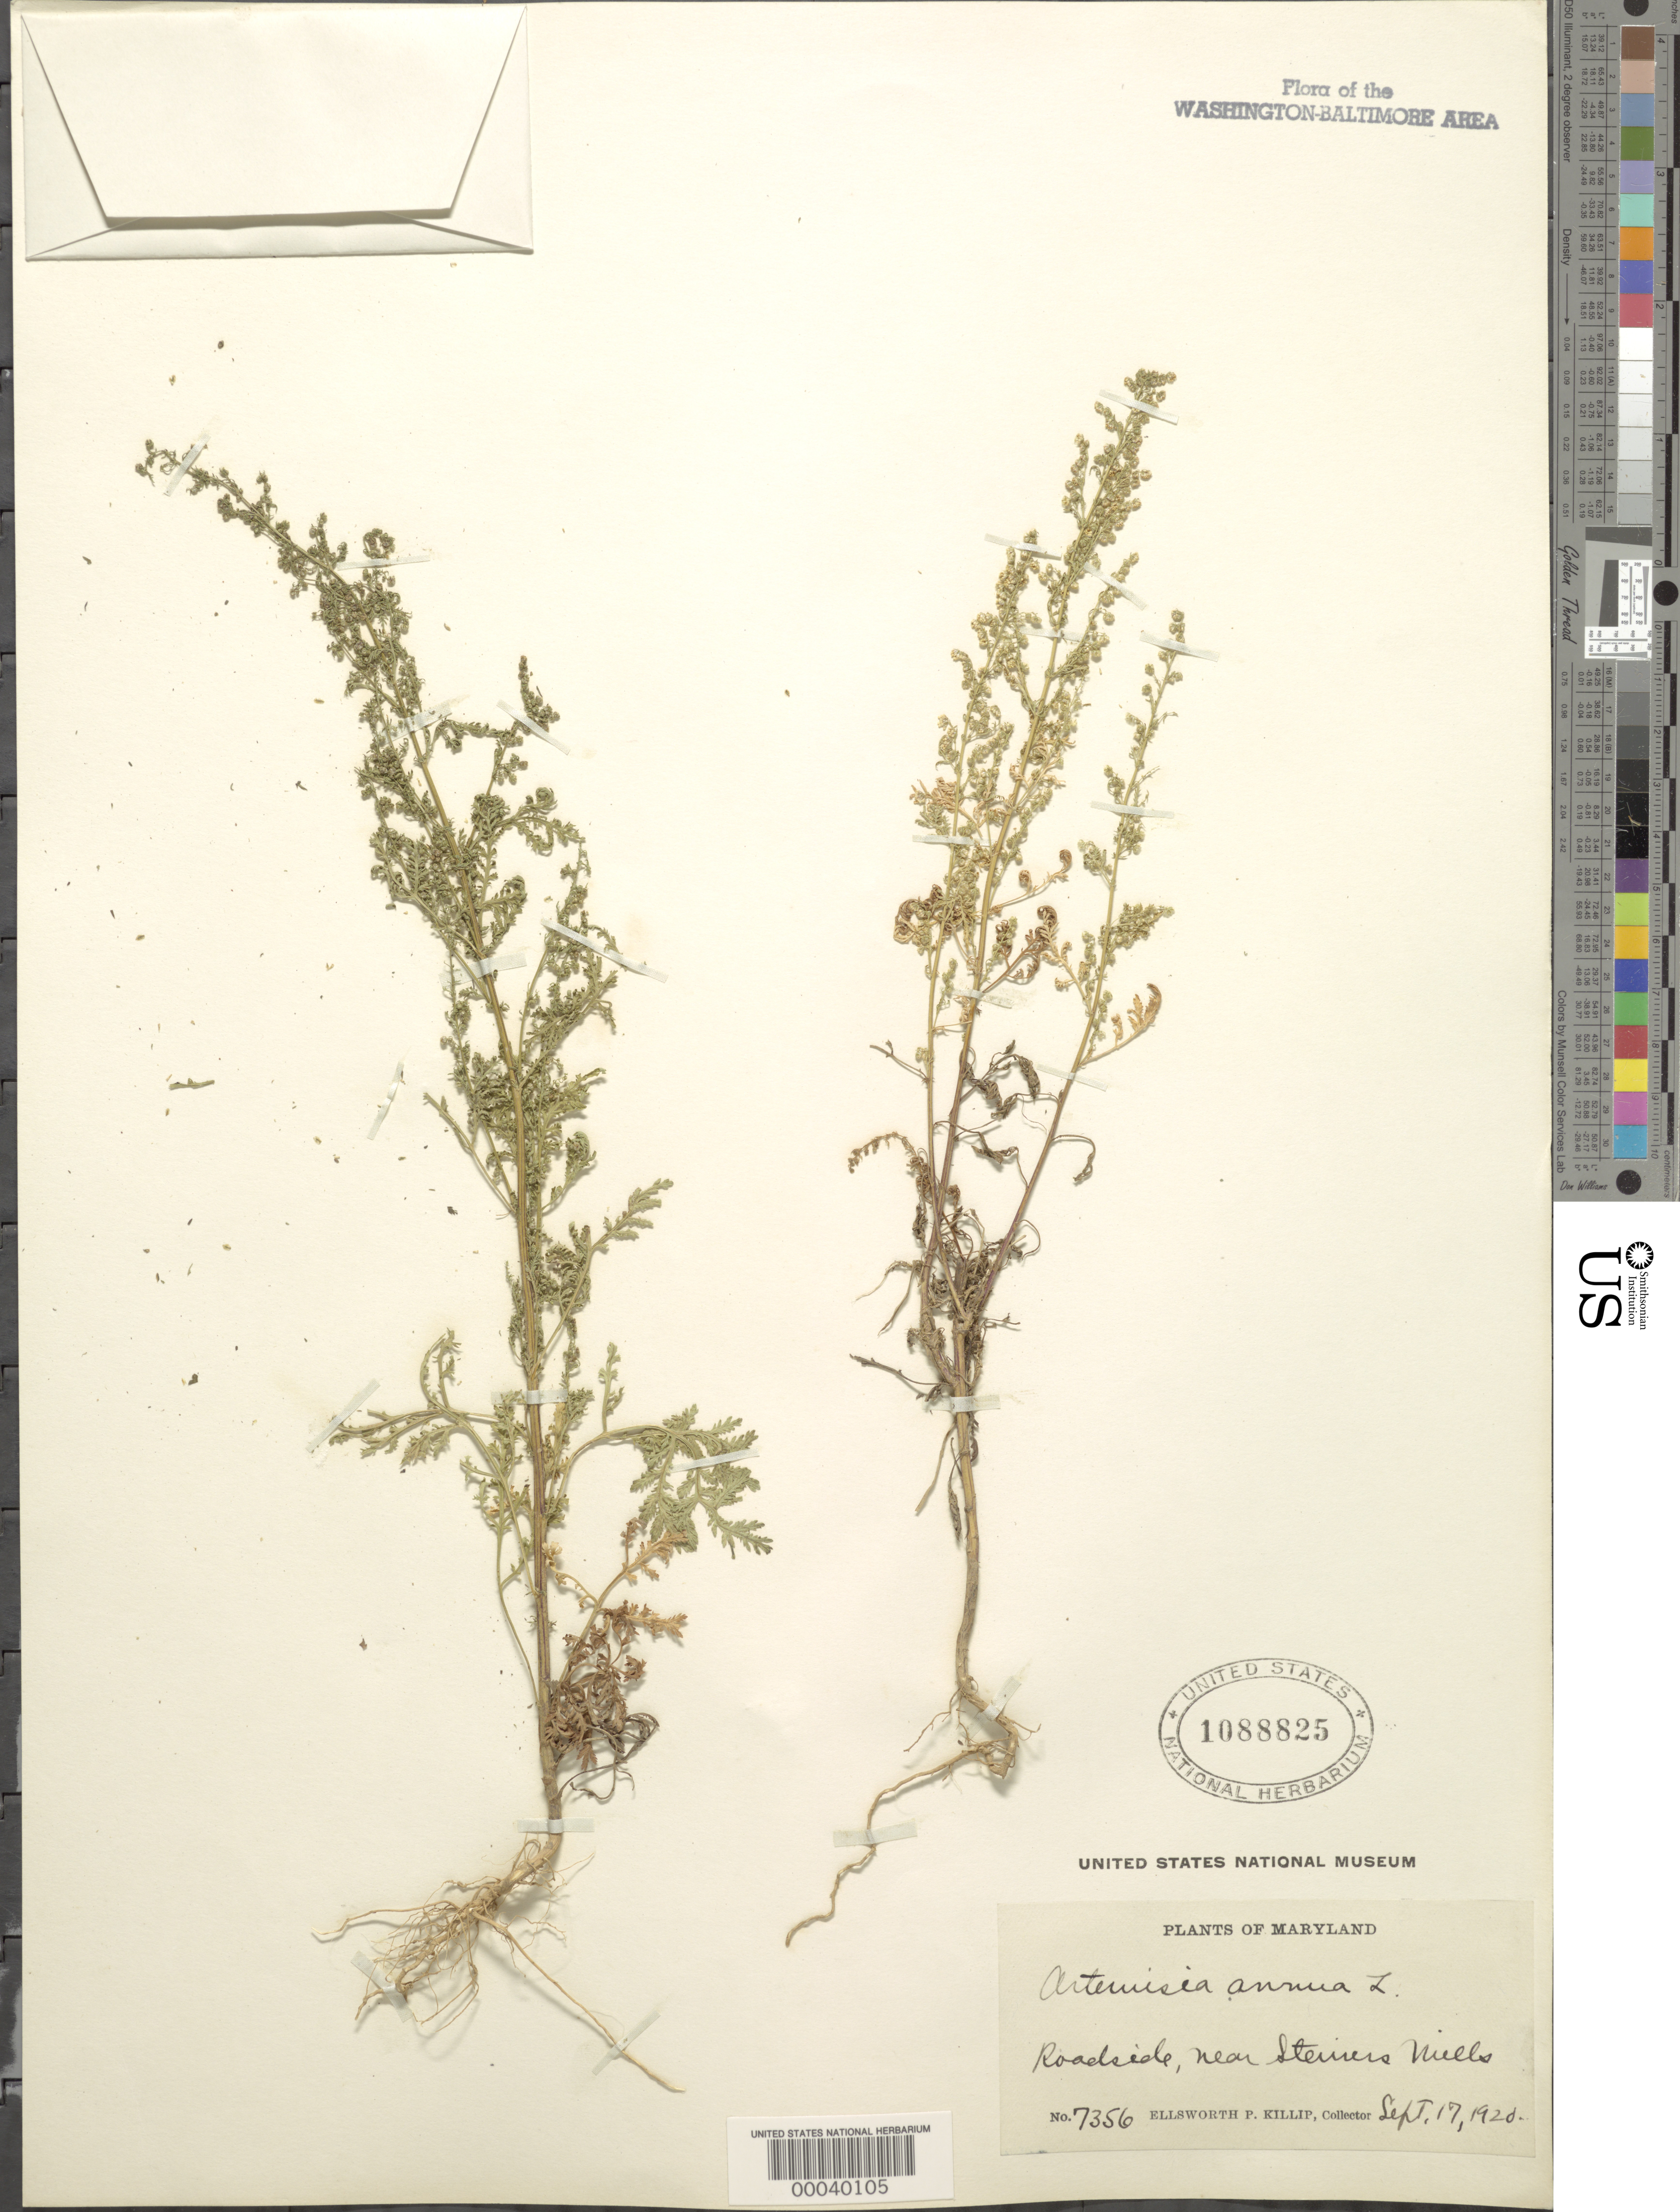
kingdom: Plantae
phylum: Tracheophyta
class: Magnoliopsida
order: Asterales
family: Asteraceae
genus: Artemisia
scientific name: Artemisia annua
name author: L.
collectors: E. P. Killip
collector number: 7356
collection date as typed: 17 Sep 1920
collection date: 1920-09-17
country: United States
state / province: Maryland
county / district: Frederick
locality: Near Steiners Mill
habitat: Roadside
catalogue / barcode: US 1088825